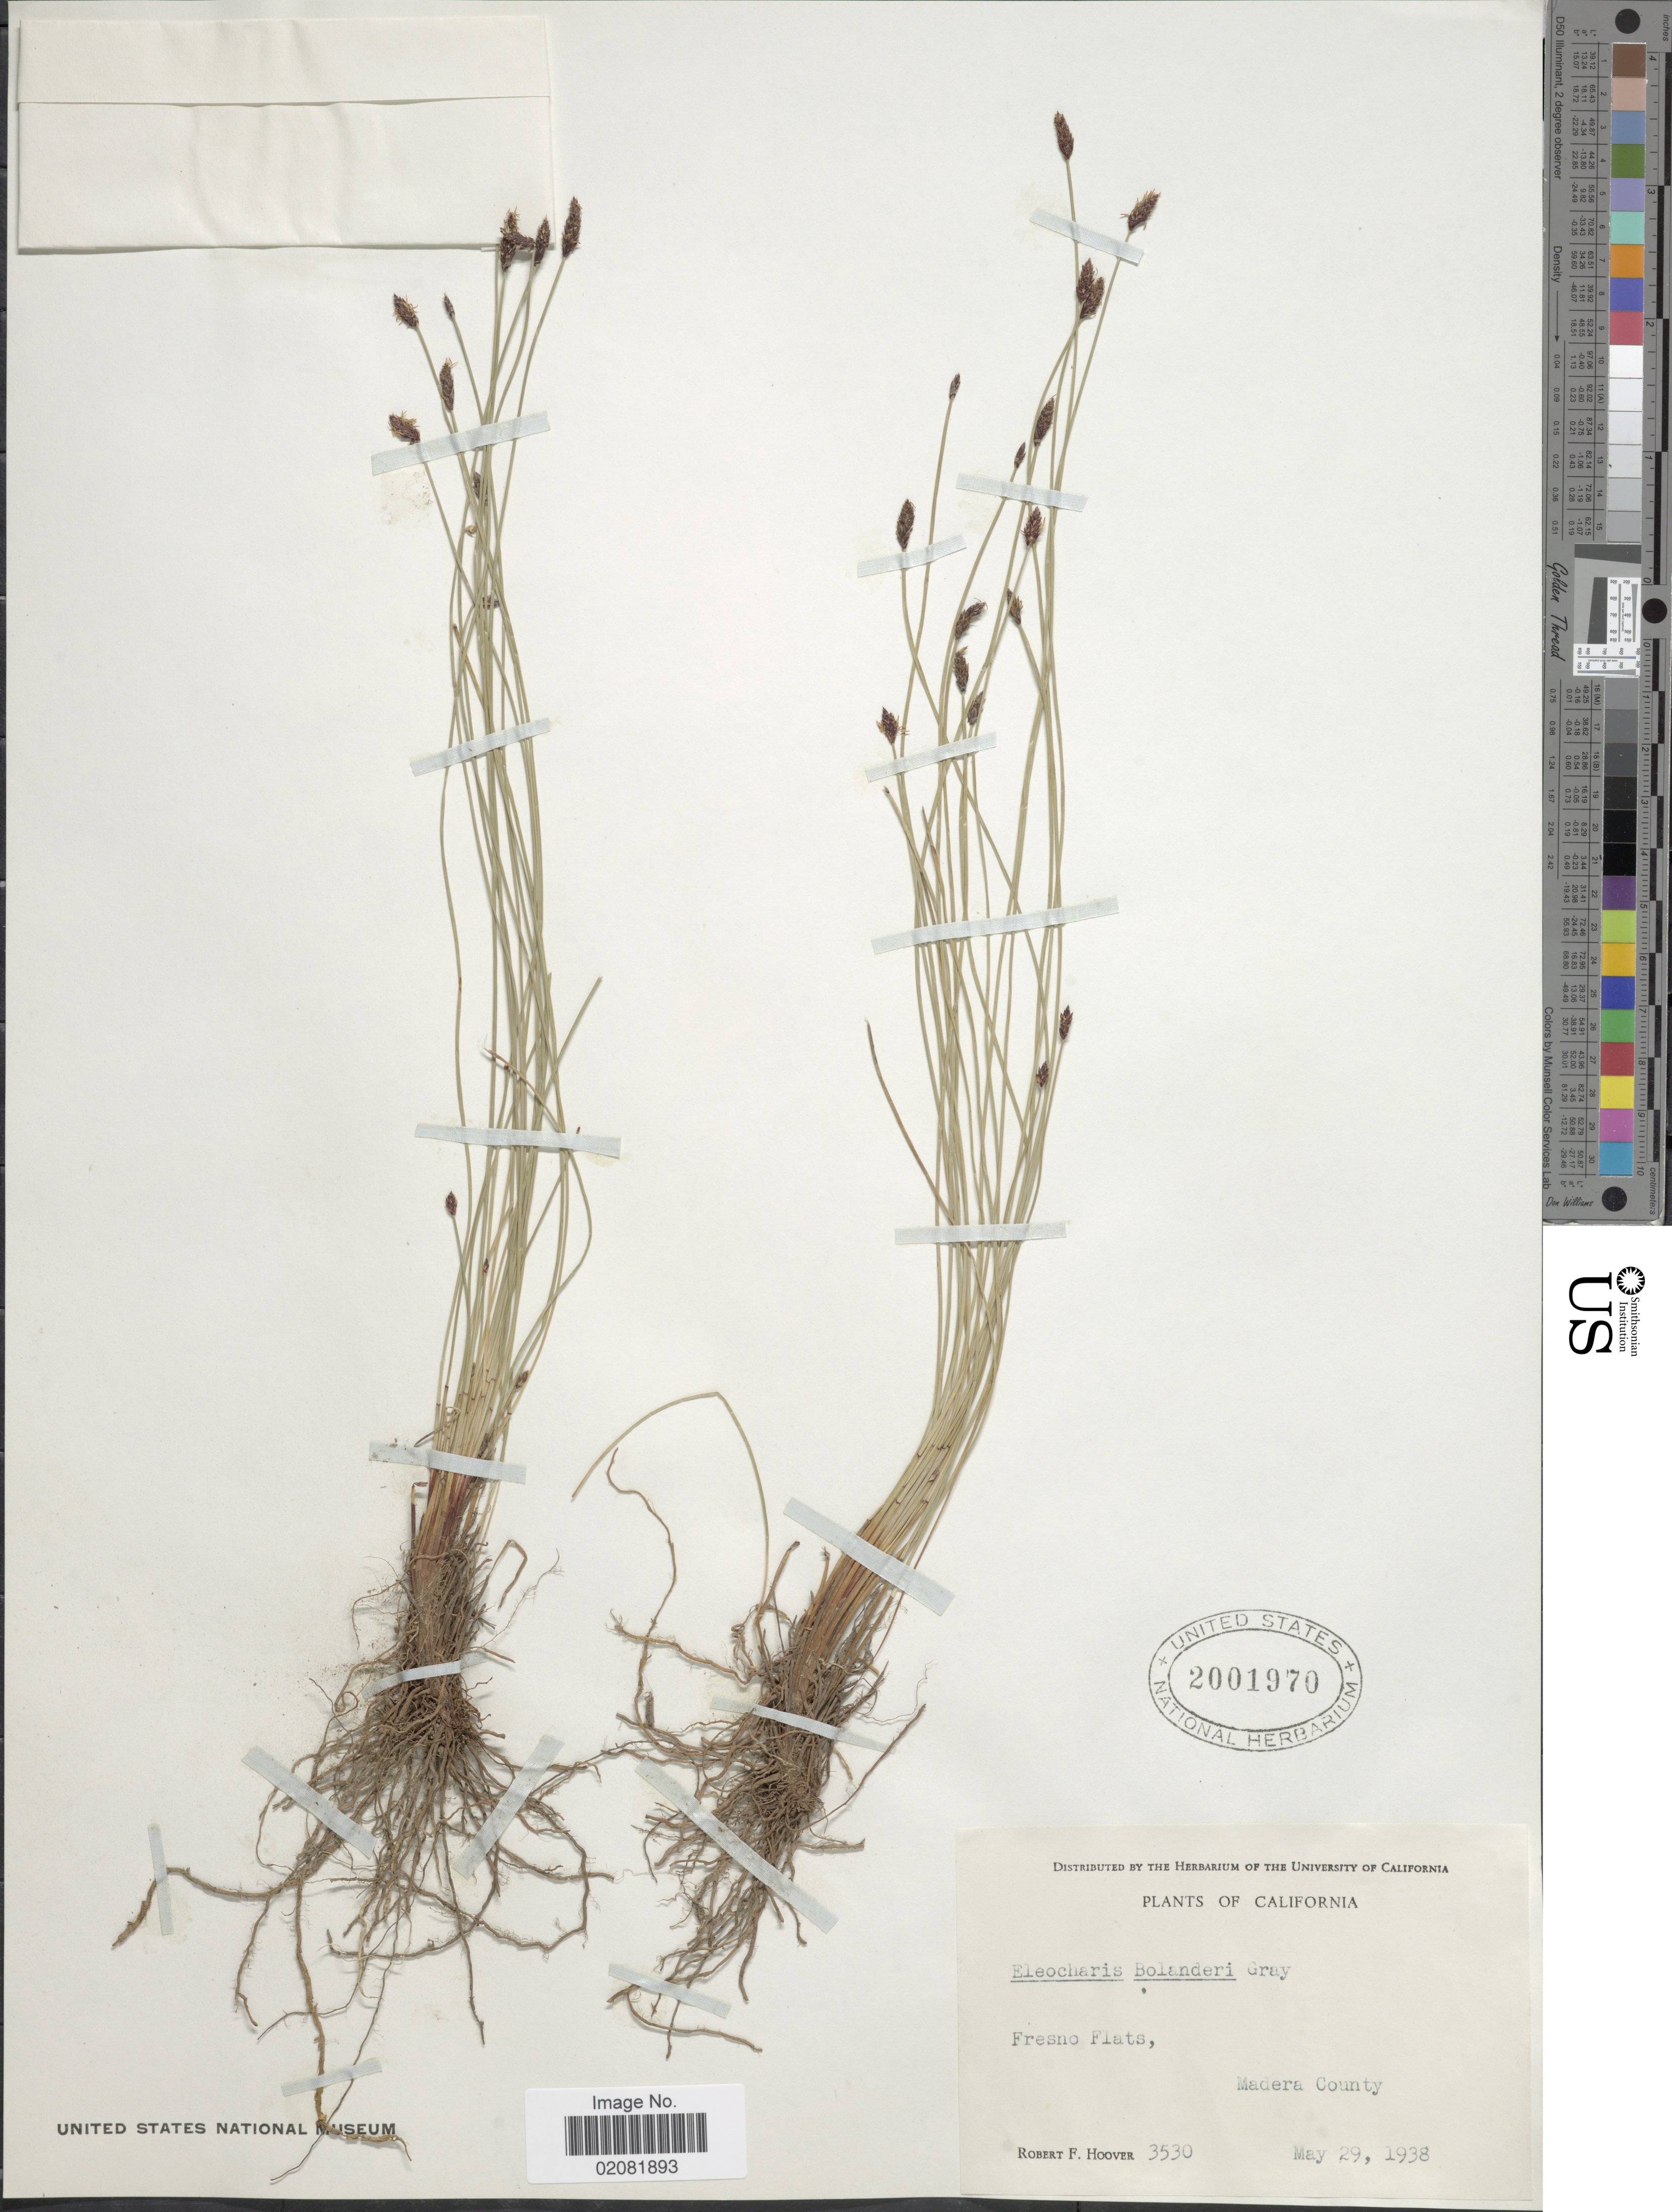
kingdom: Plantae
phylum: Tracheophyta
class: Liliopsida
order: Poales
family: Cyperaceae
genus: Eleocharis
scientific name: Eleocharis bolanderi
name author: A. Gray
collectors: R. F. Hoover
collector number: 5530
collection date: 1938-05-29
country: United States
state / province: California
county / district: Madera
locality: Madera County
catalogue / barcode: US 2001970